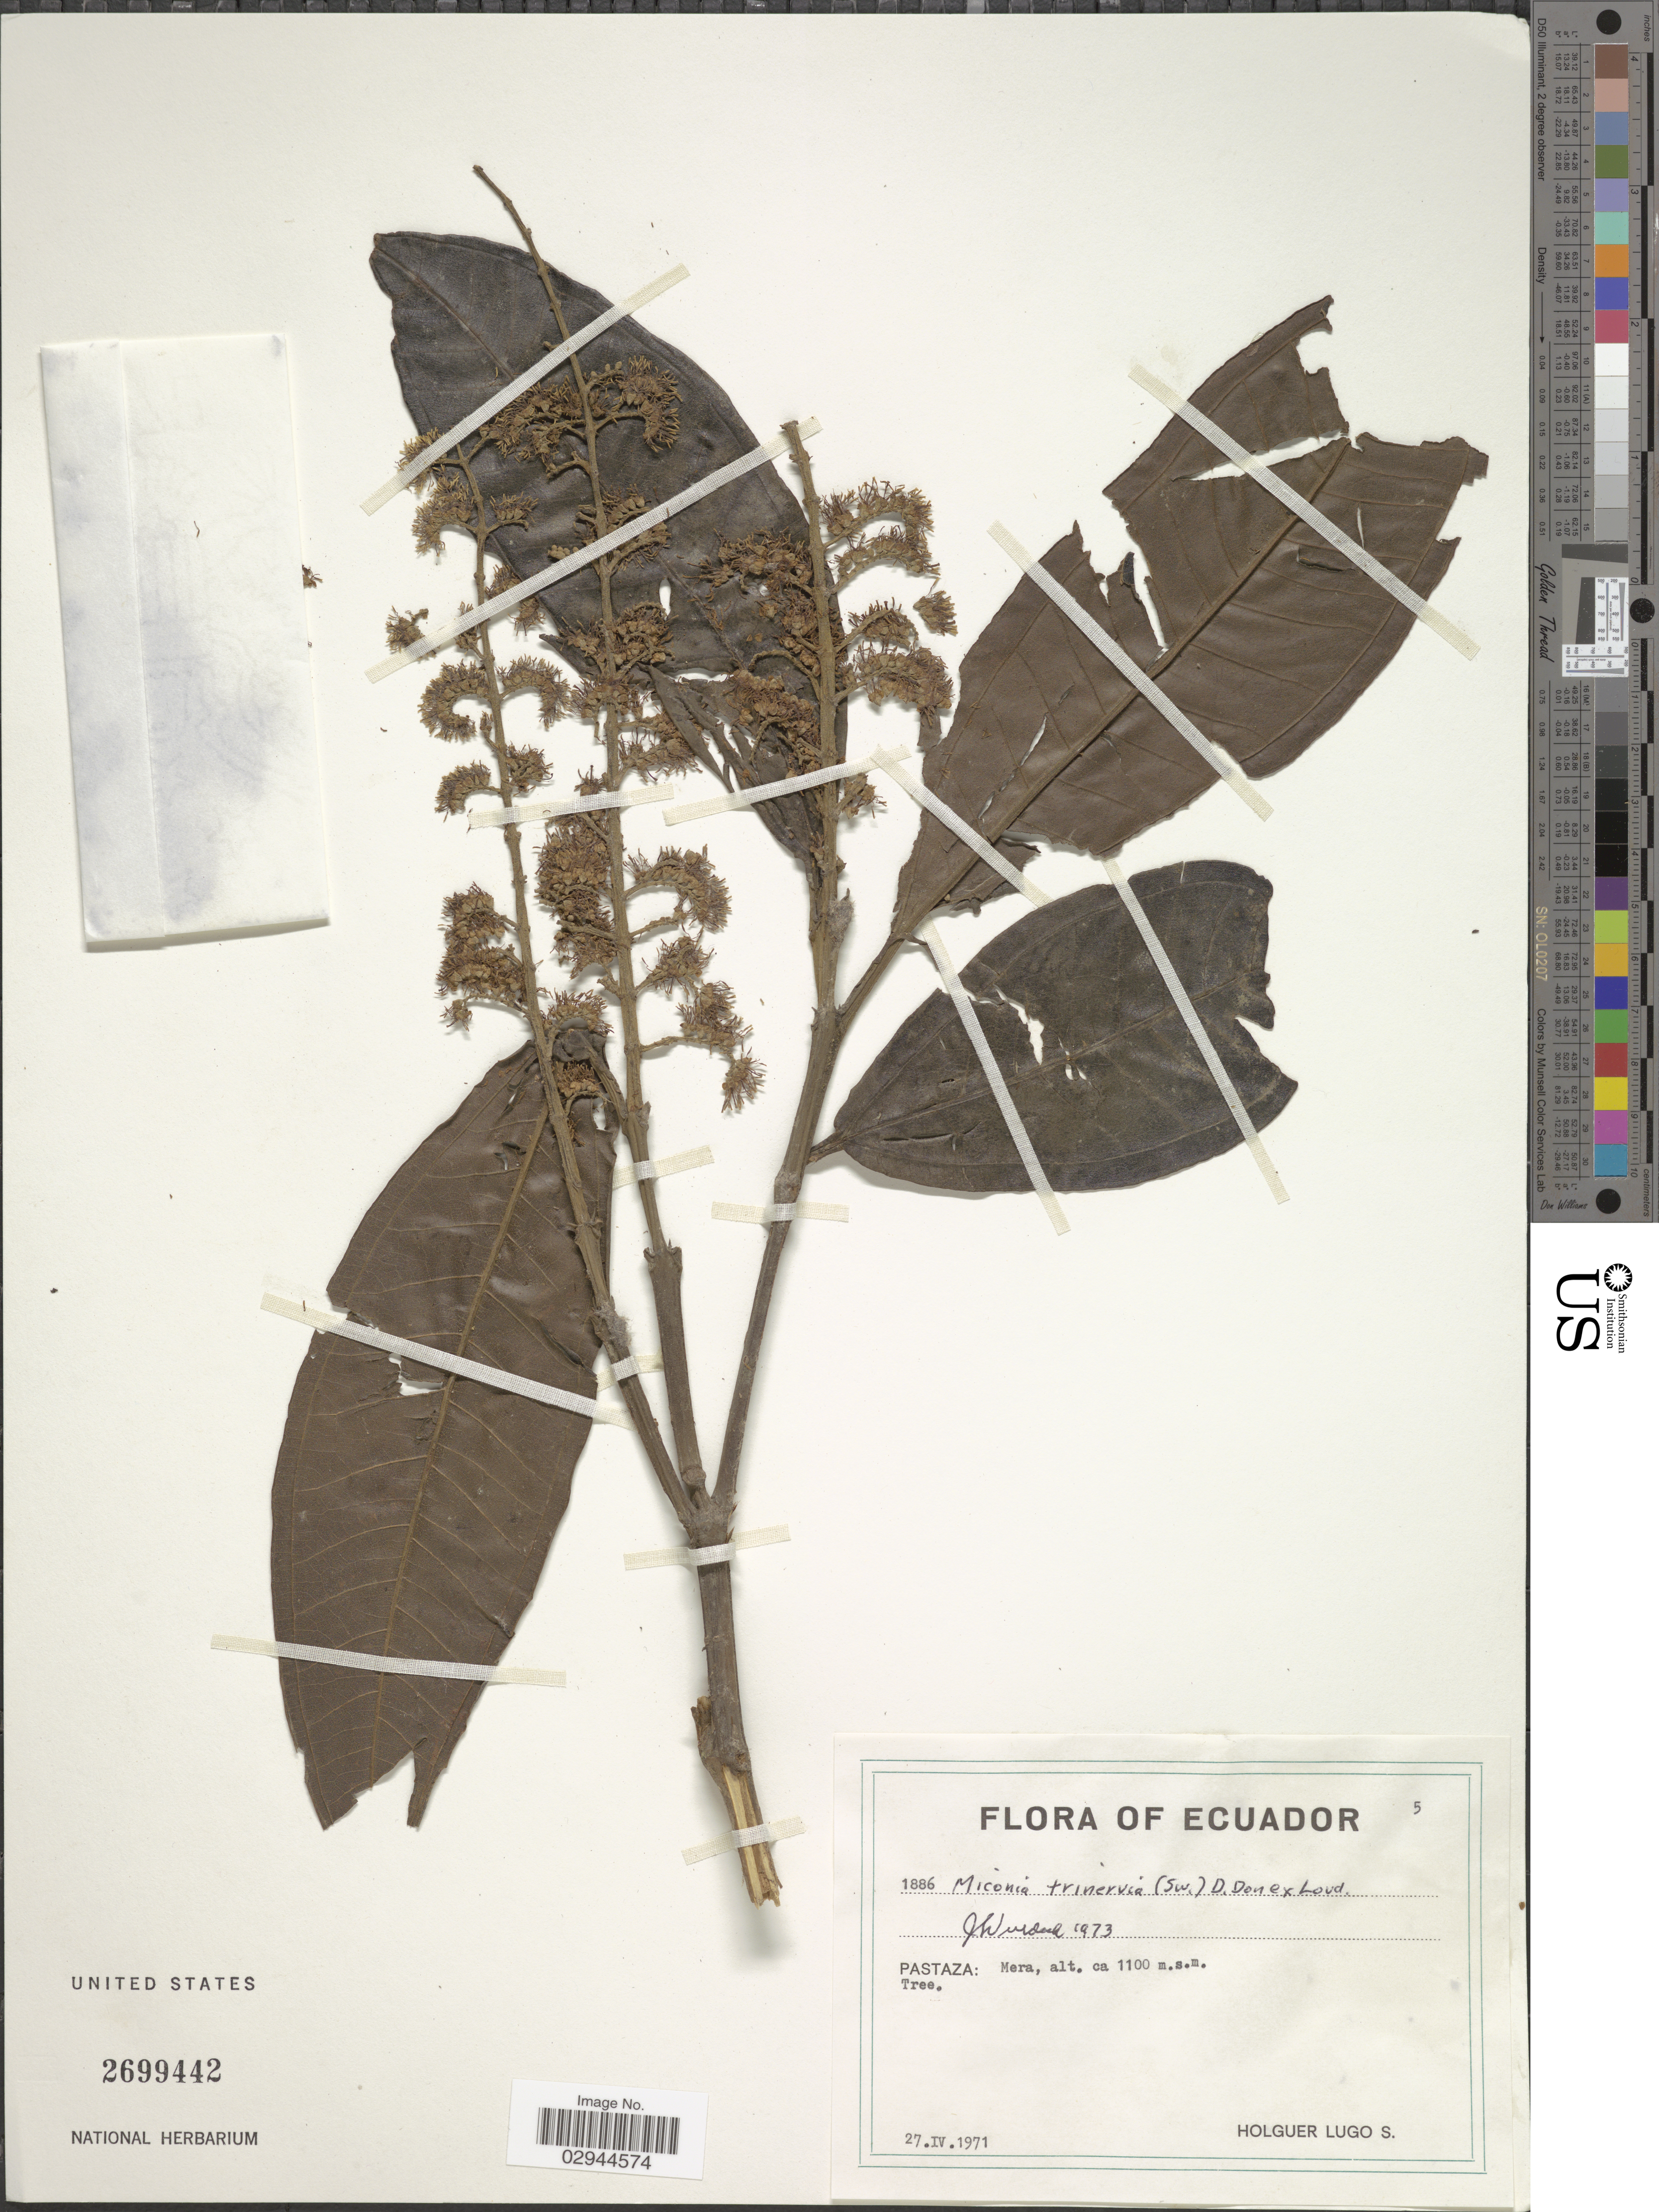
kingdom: Plantae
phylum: Tracheophyta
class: Magnoliopsida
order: Myrtales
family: Melastomataceae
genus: Miconia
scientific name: Miconia trinervia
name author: (Sw.) D. Don ex Loudon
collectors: H. Lugo S.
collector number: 1886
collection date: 1971-04-27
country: Ecuador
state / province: Pastaza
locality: Mera.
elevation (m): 1100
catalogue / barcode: US 2699442